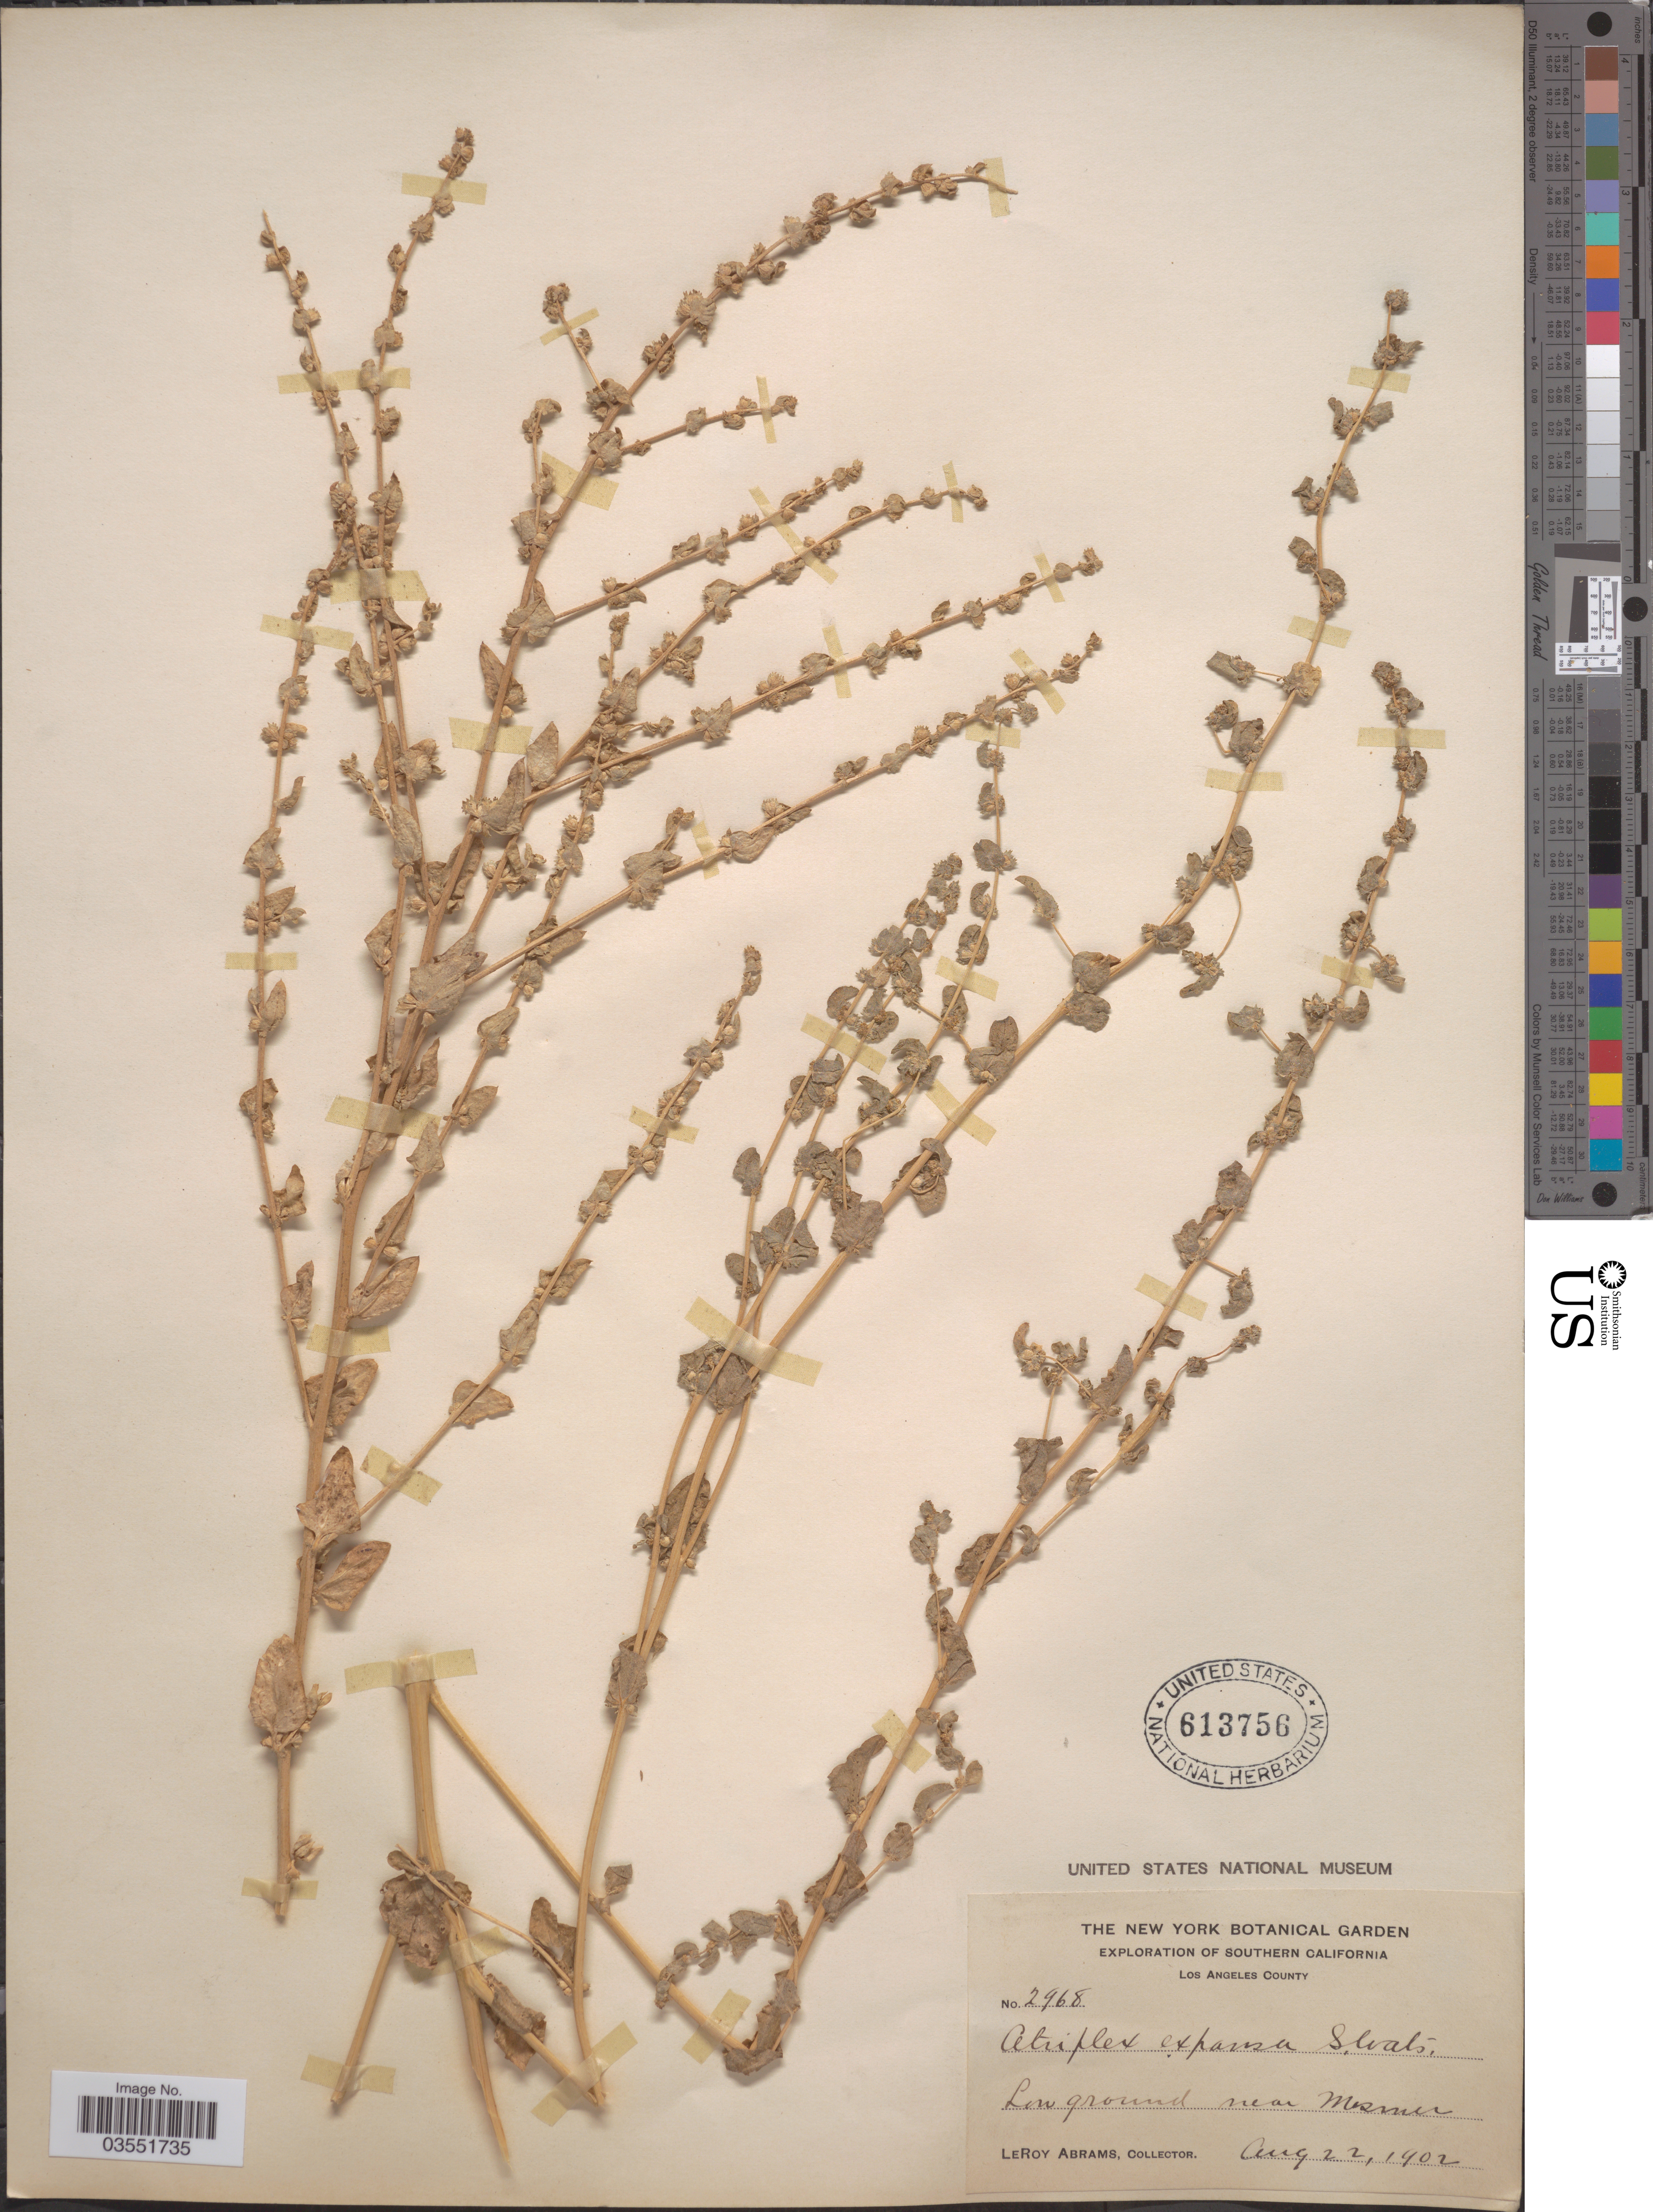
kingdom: Plantae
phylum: Tracheophyta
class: Magnoliopsida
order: Caryophyllales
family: Amaranthaceae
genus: Atriplex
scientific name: Atriplex expansa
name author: S. Watson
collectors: L. Abrams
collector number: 2968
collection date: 1902-08-22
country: United States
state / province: California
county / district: Los Angeles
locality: Southern California. Los Angeles County. Near Mesmer.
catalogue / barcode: US 613756